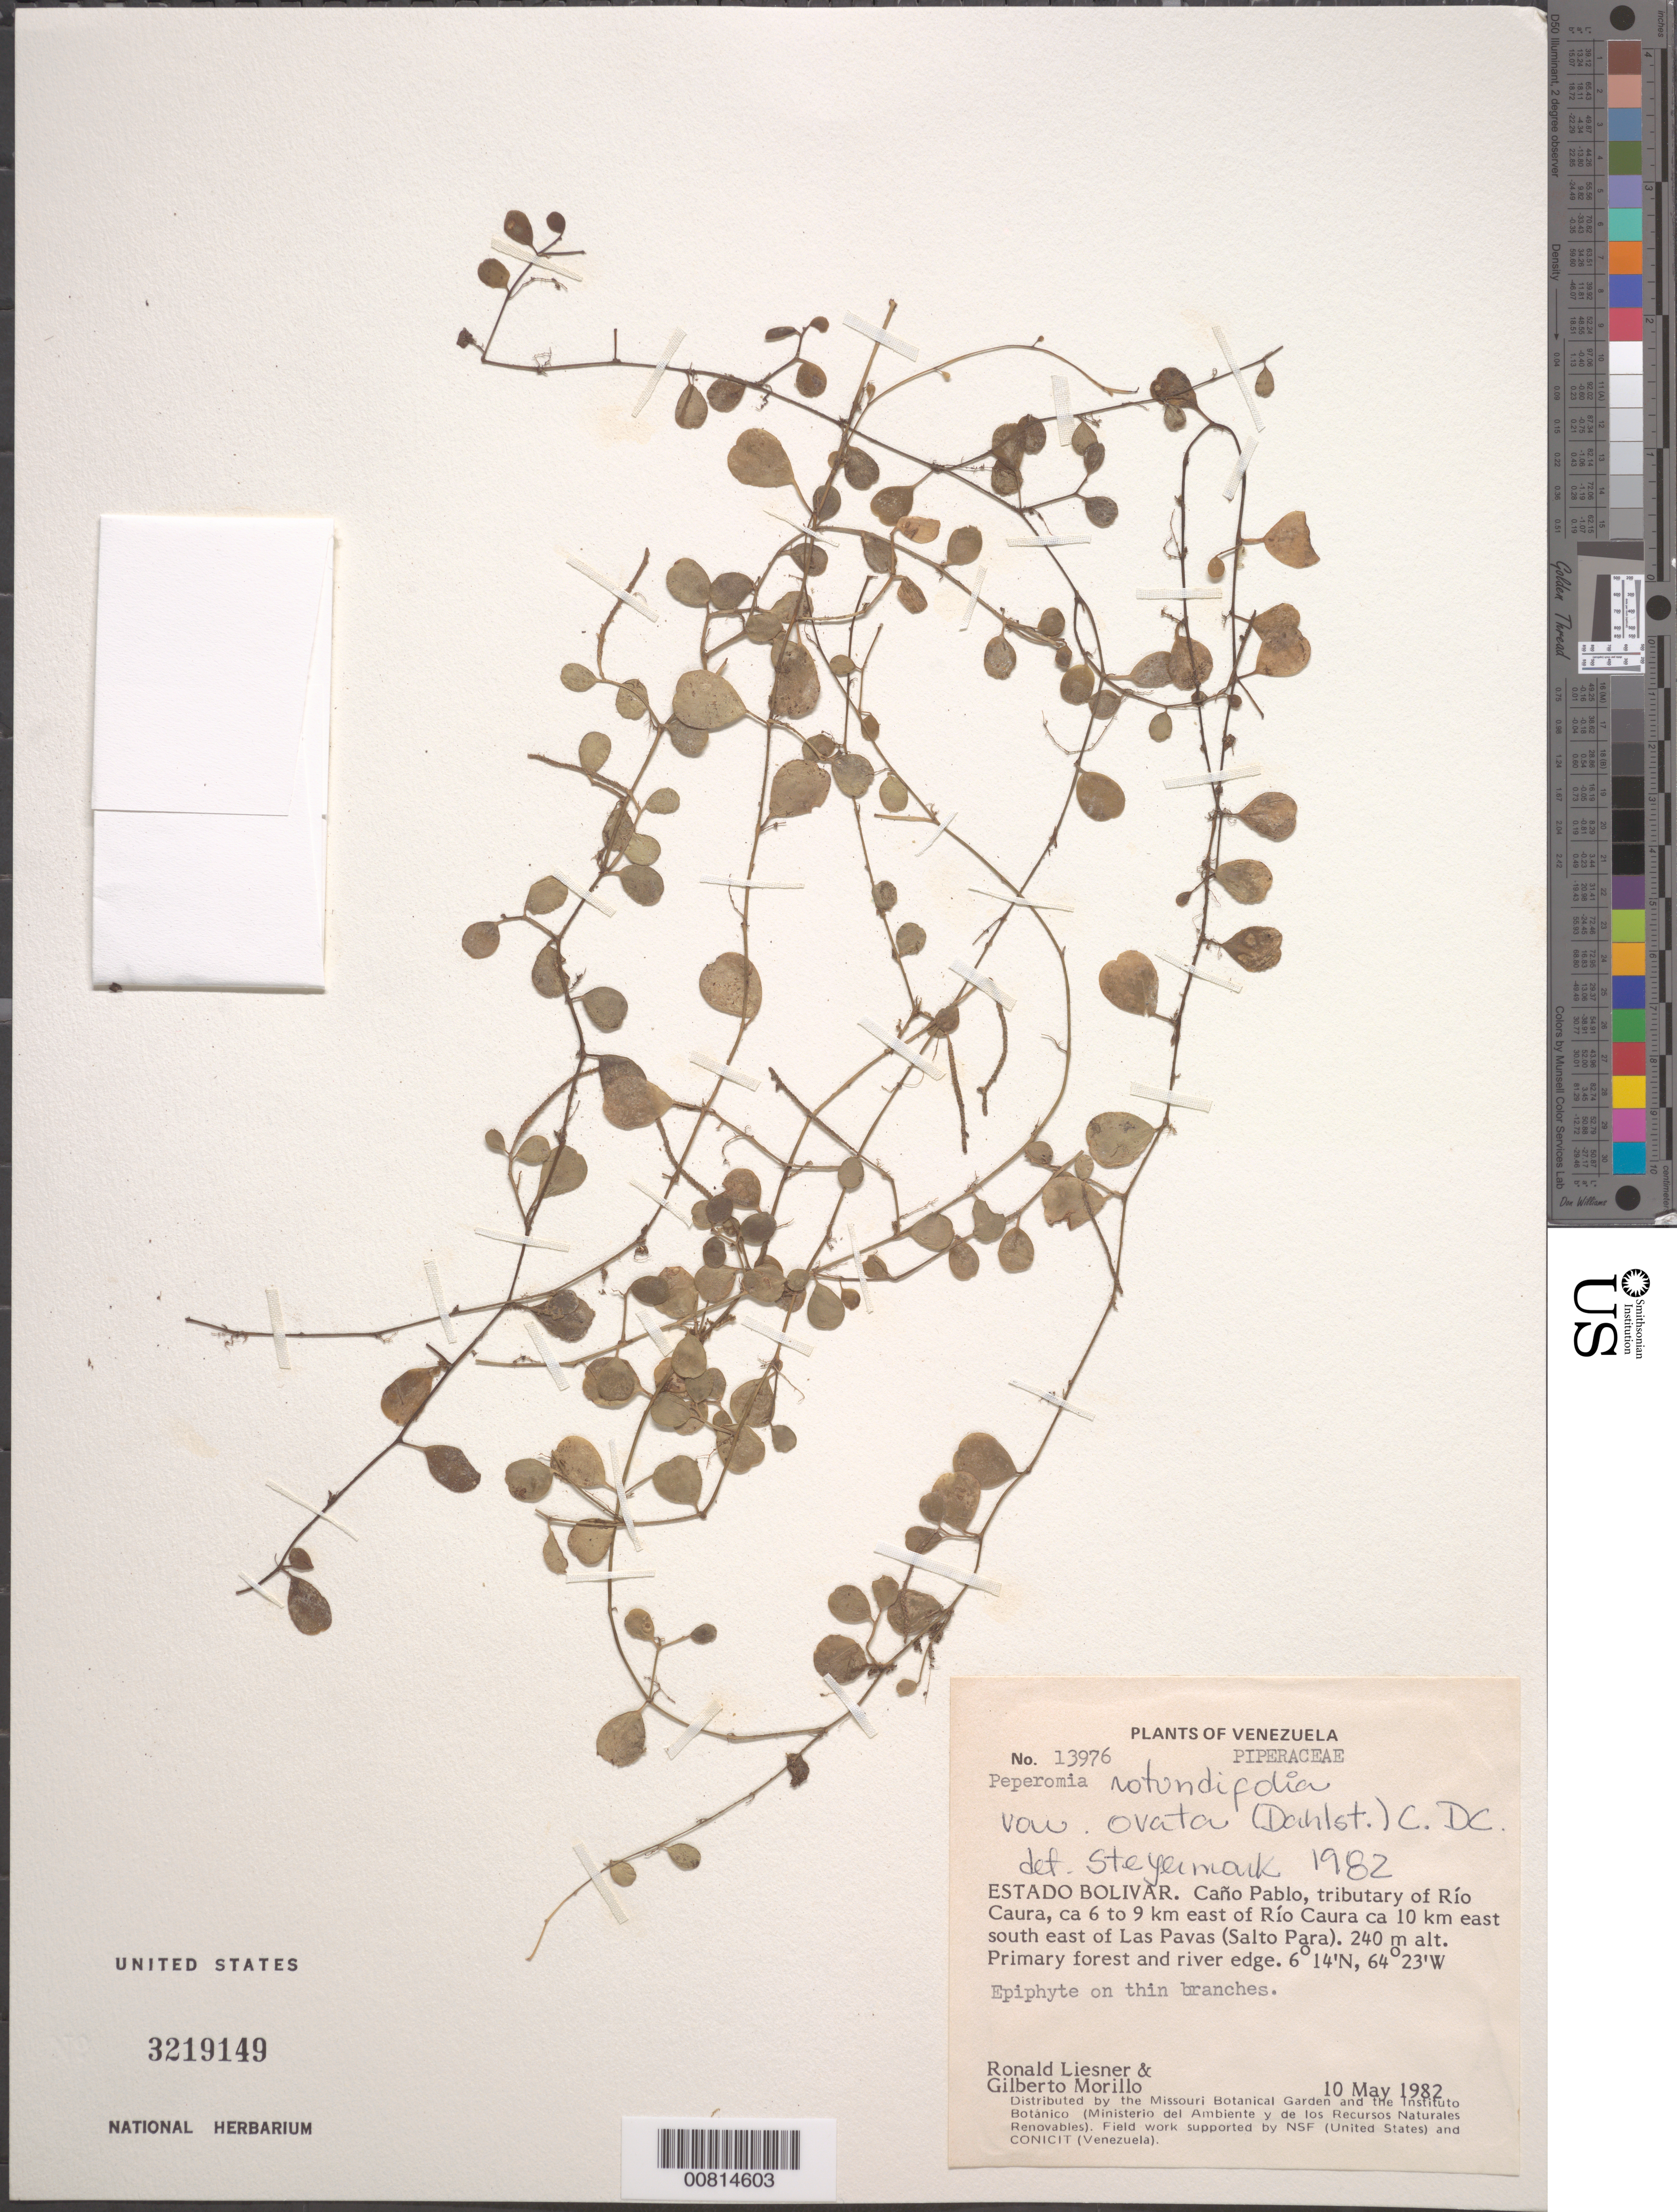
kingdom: Plantae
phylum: Tracheophyta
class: Magnoliopsida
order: Piperales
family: Piperaceae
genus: Peperomia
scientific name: Peperomia rotundifolia var. ovata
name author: C. DC.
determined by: Steyermark, Julian A., (VEN)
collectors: R. L. Liesner & G. N. Morillo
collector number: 13976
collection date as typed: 10-May-82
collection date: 1982-05-10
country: Venezuela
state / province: Bolívar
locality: Caño Pablo, tributary of Río Caura, ca 10 km ESE of Las Pavas (Salto Para)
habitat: Primary forest and river edge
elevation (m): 240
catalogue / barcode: US 3219149